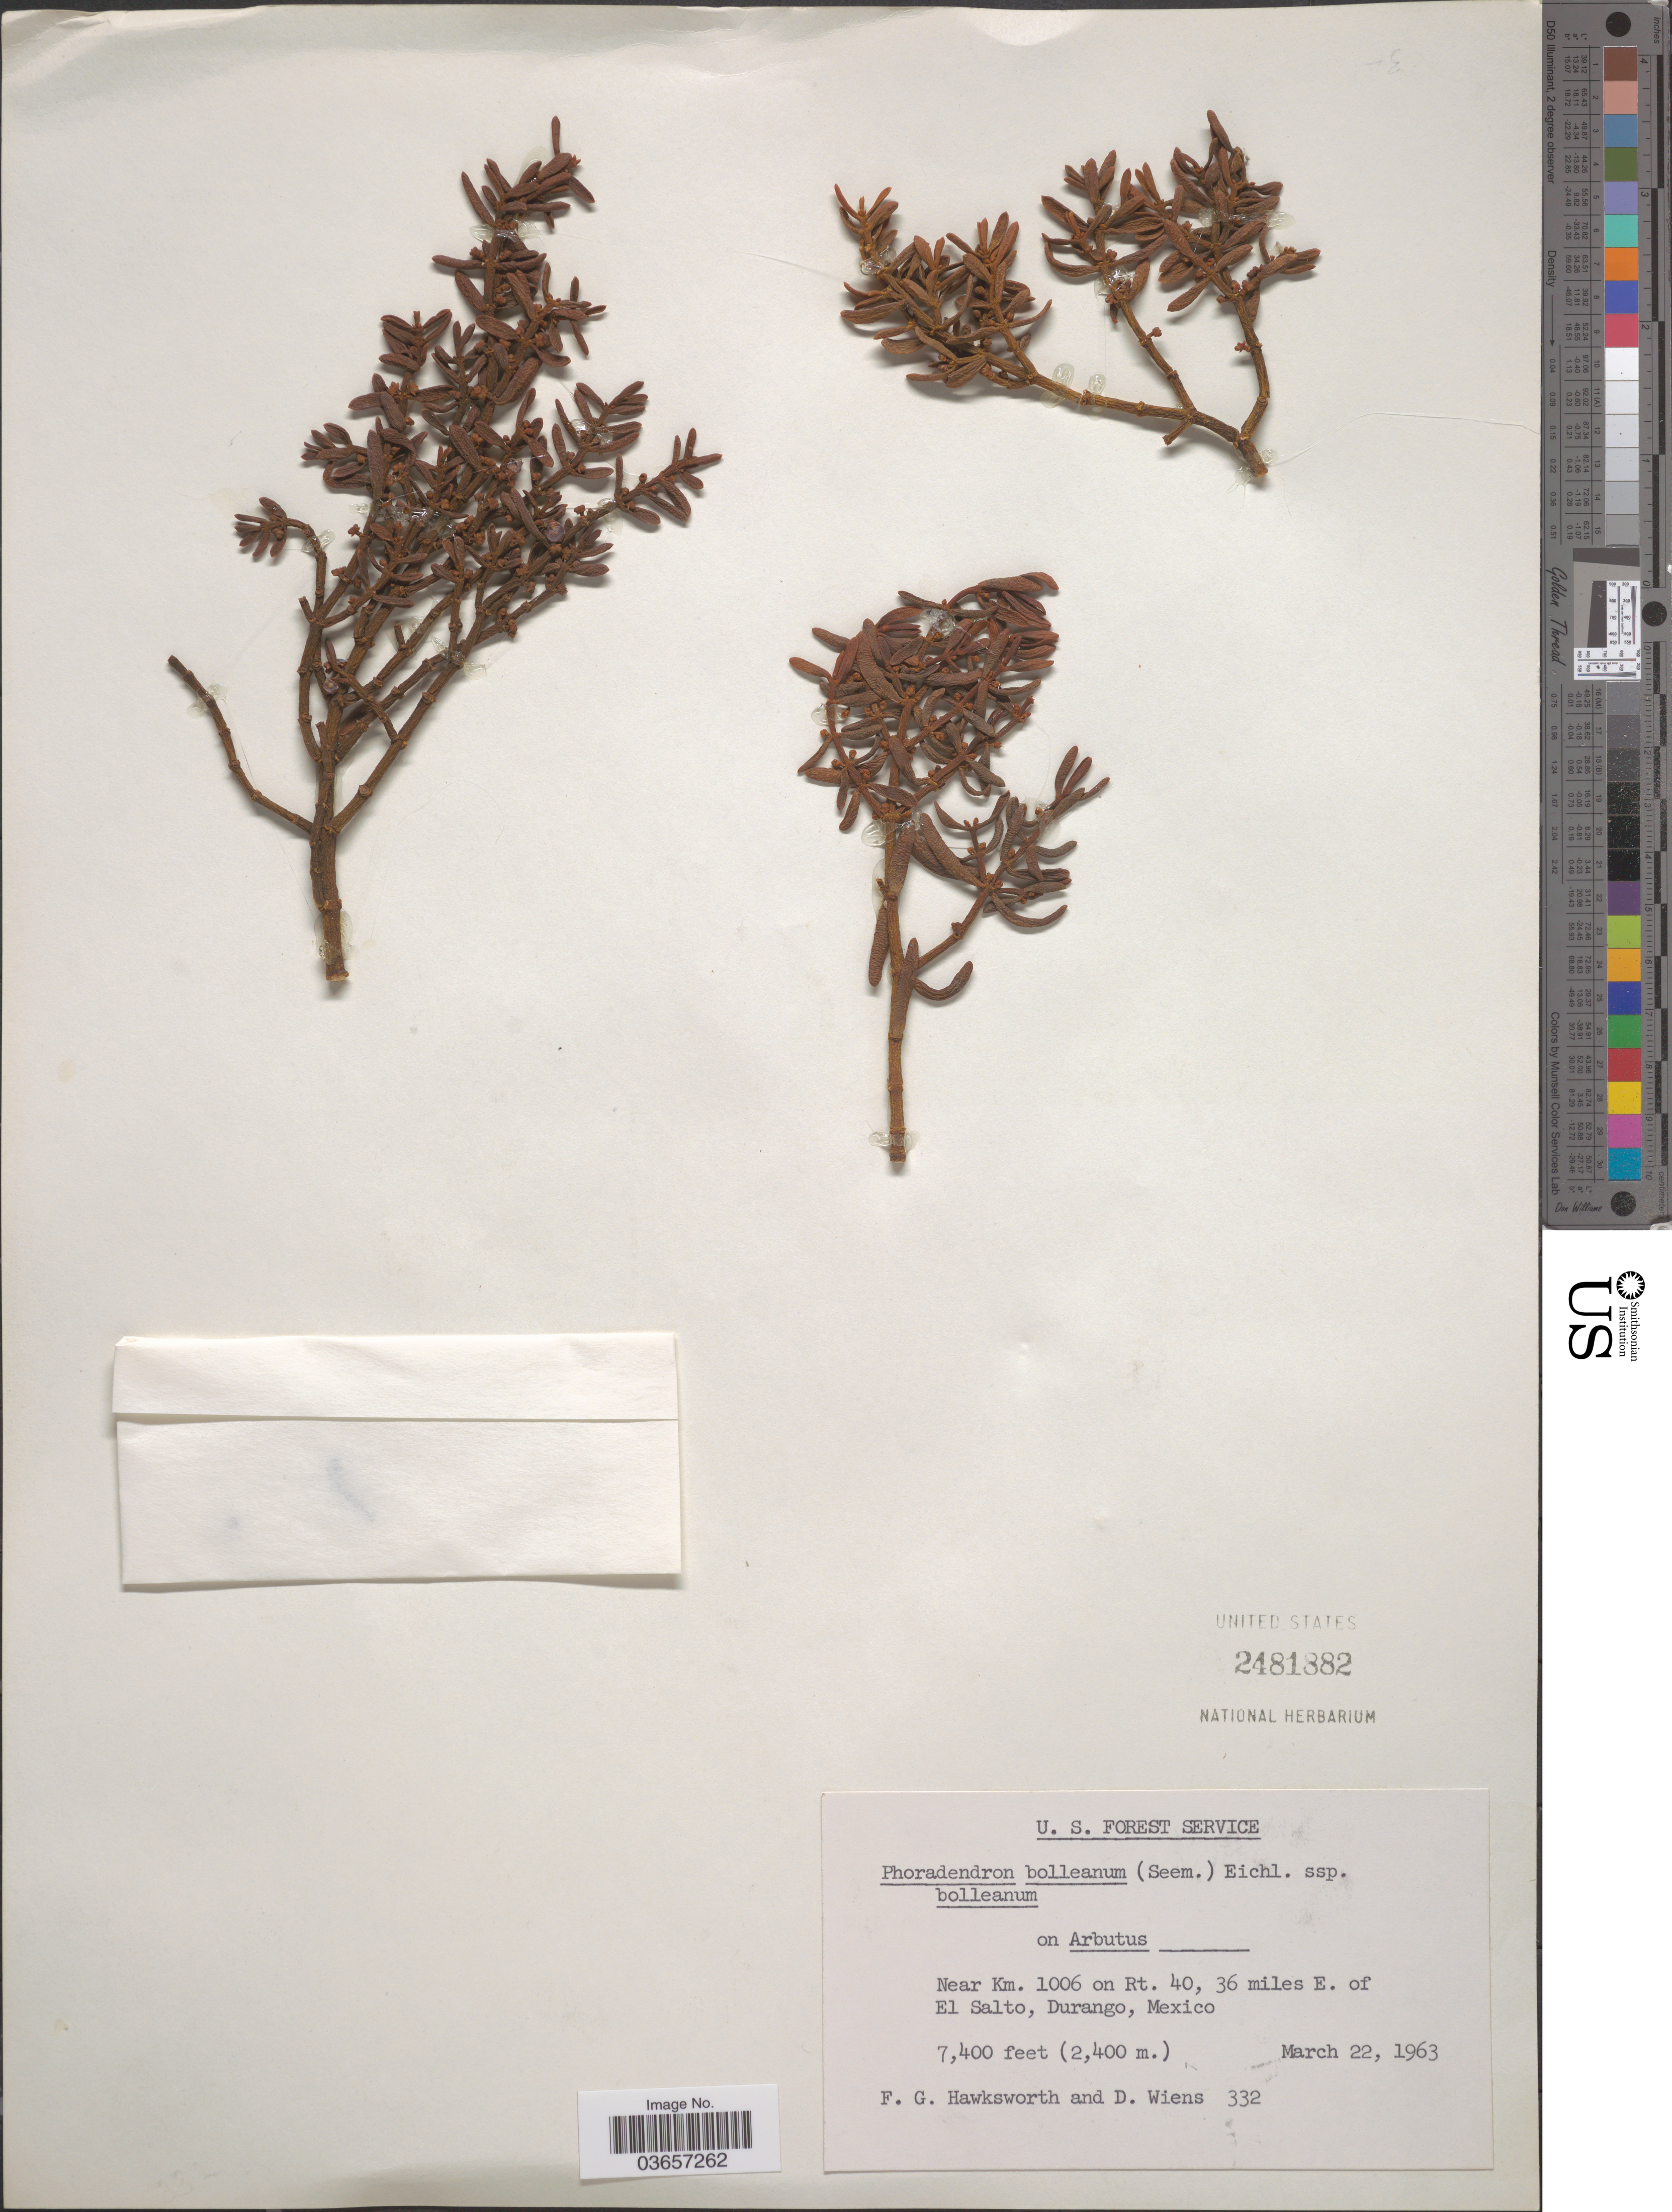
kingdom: Plantae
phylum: Tracheophyta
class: Magnoliopsida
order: Santalales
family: Viscaceae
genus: Phoradendron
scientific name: Phoradendron bolleanum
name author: (Seem.) Eichler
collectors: F. G. Hawksworth & D. Wiens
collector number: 332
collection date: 1963-03-22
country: Mexico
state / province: Durango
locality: Near Km. 1006 on Rt. 40, 36 miles E. of El Salto.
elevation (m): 2256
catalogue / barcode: US 2481882